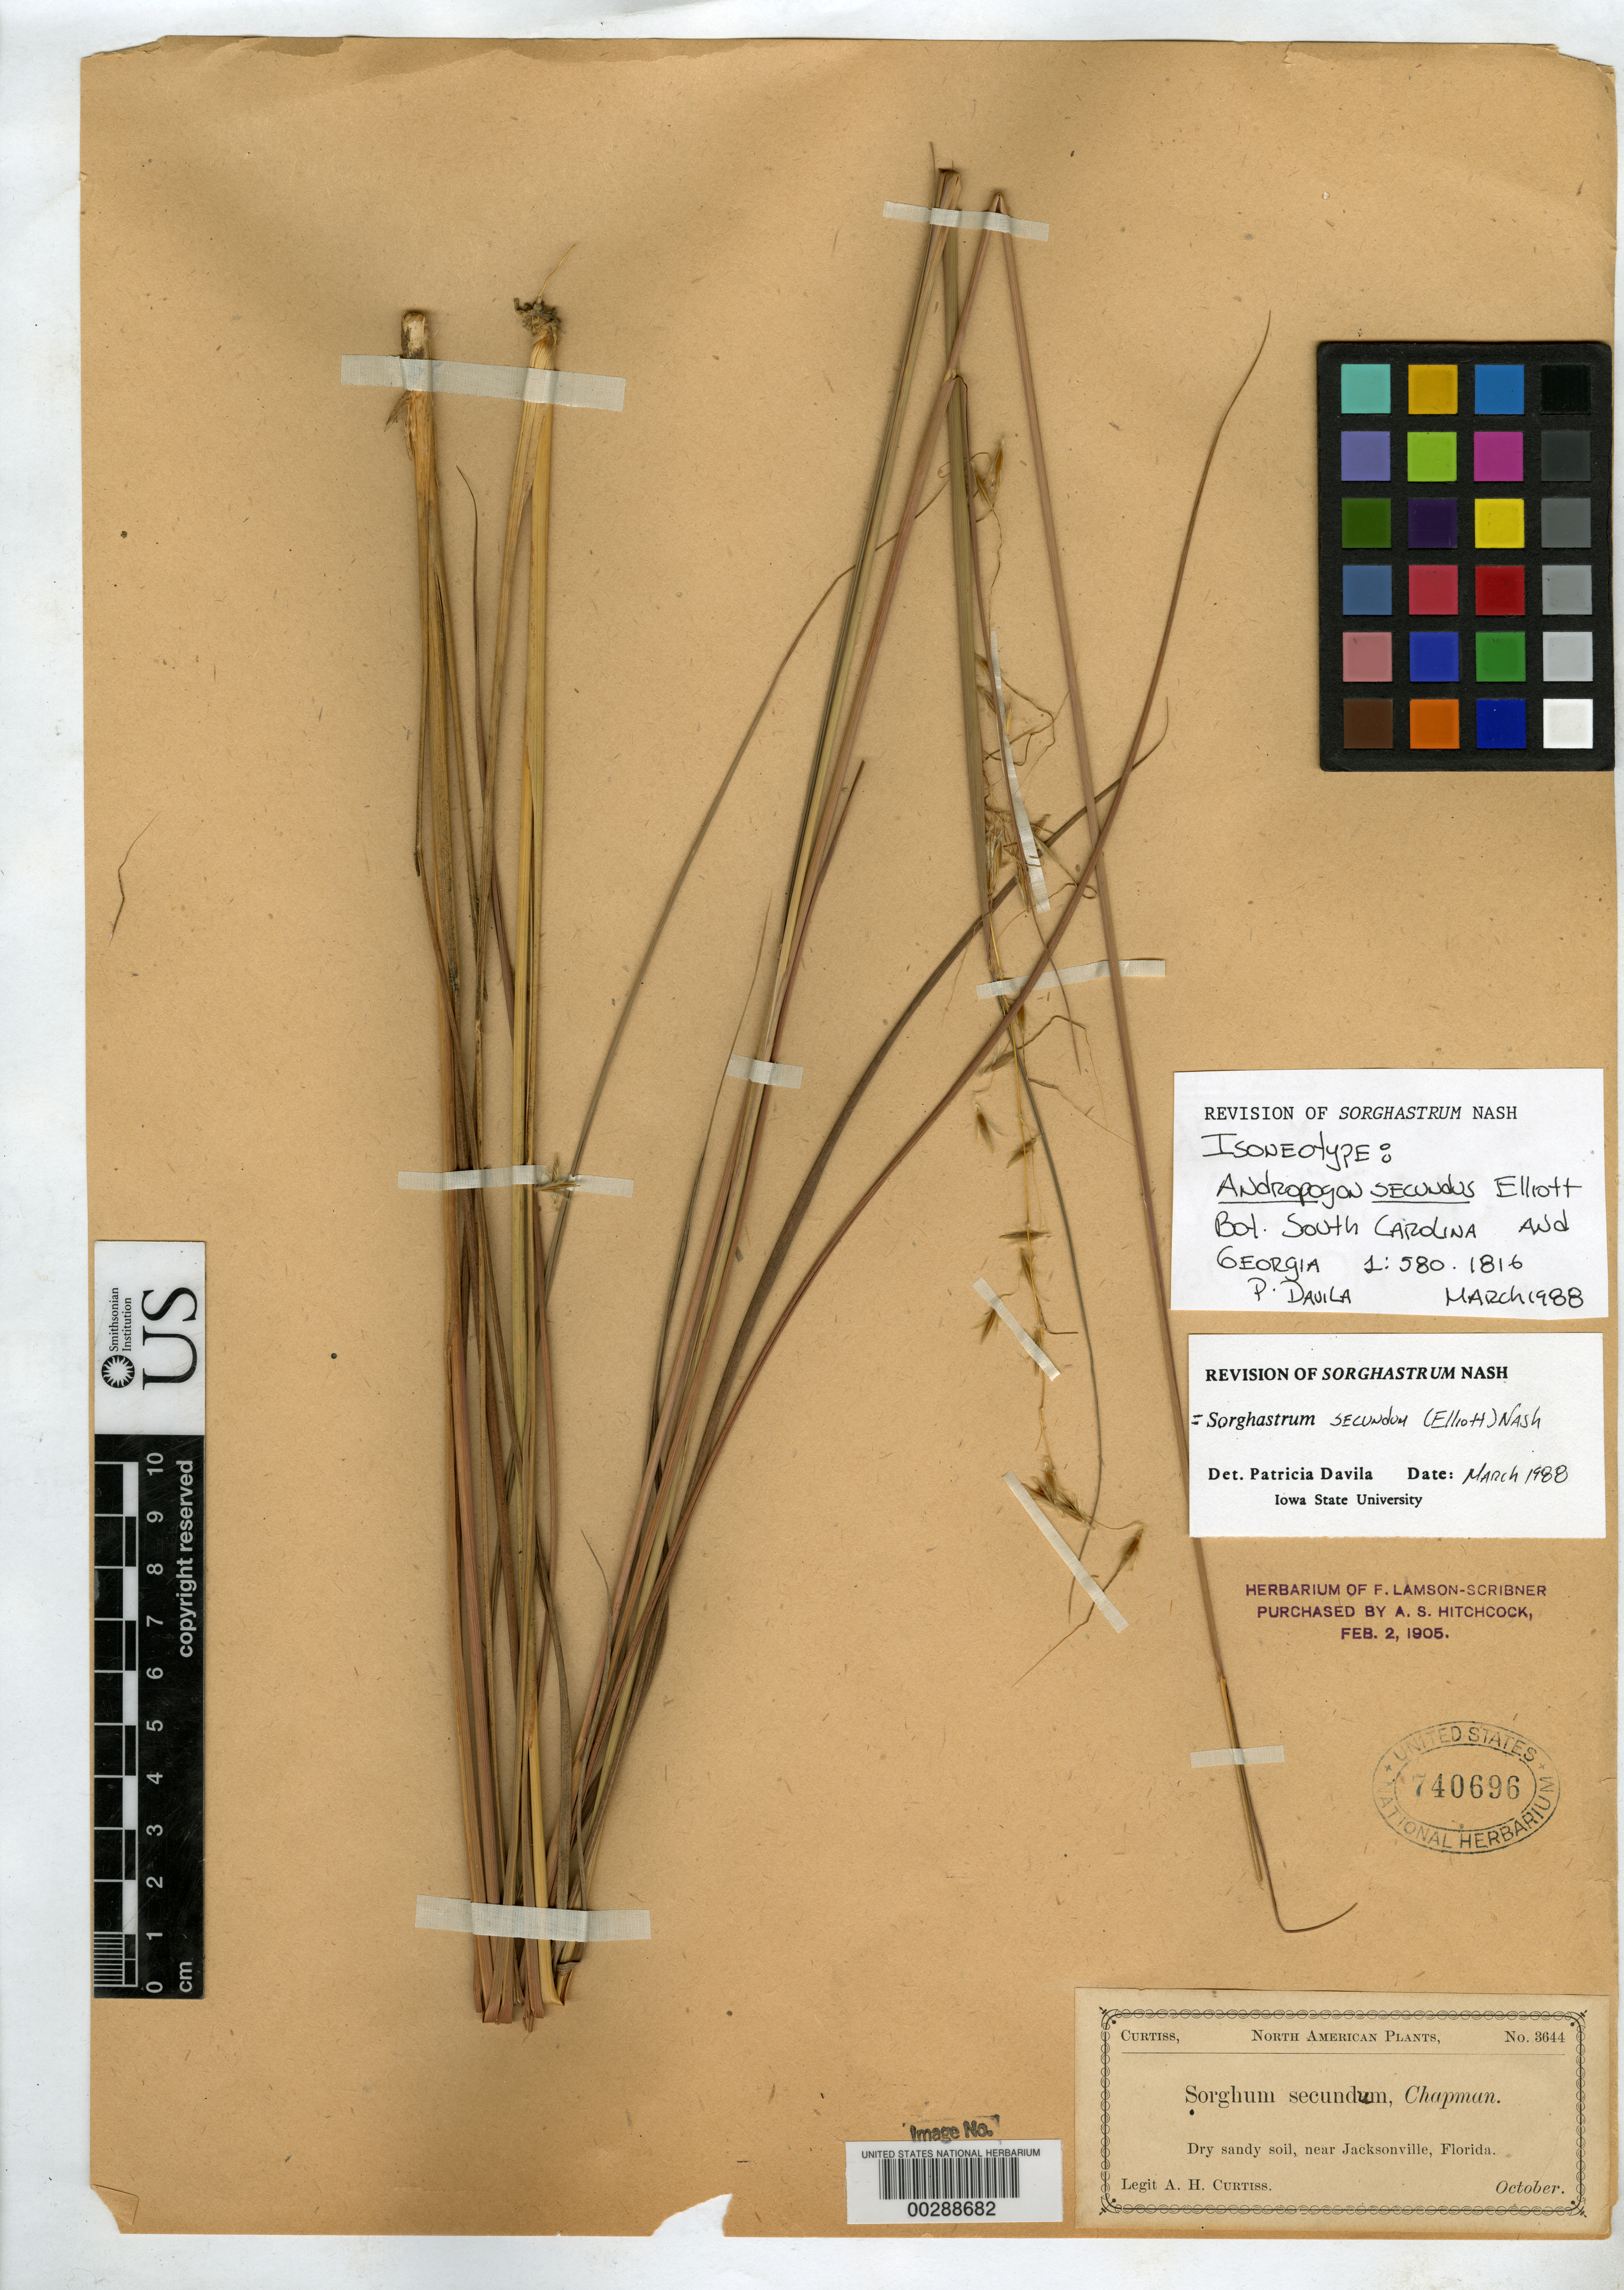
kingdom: Plantae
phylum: Tracheophyta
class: Liliopsida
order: Poales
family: Poaceae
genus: Andropogon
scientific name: Andropogon secundus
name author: Elliott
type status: Isoneotype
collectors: A. H. Curtiss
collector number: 3644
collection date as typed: Oct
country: United States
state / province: Florida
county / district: Duval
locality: Near Jacksonville.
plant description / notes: Specimen annotated by P. Davila (1988) as "ISONEOTYPE" but neotypification never published. Unpublished neotypification in thesis attributed to Davila as cited by Zuloaga et al. (2003). Effective neotypification by [Davila in] Zuloaga et al. accepted as effective in Tropicos (May 2011) but ICBN Art. 7.11 (i.e., "designated here" requirement) suggests otherwise.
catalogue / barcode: US 740696